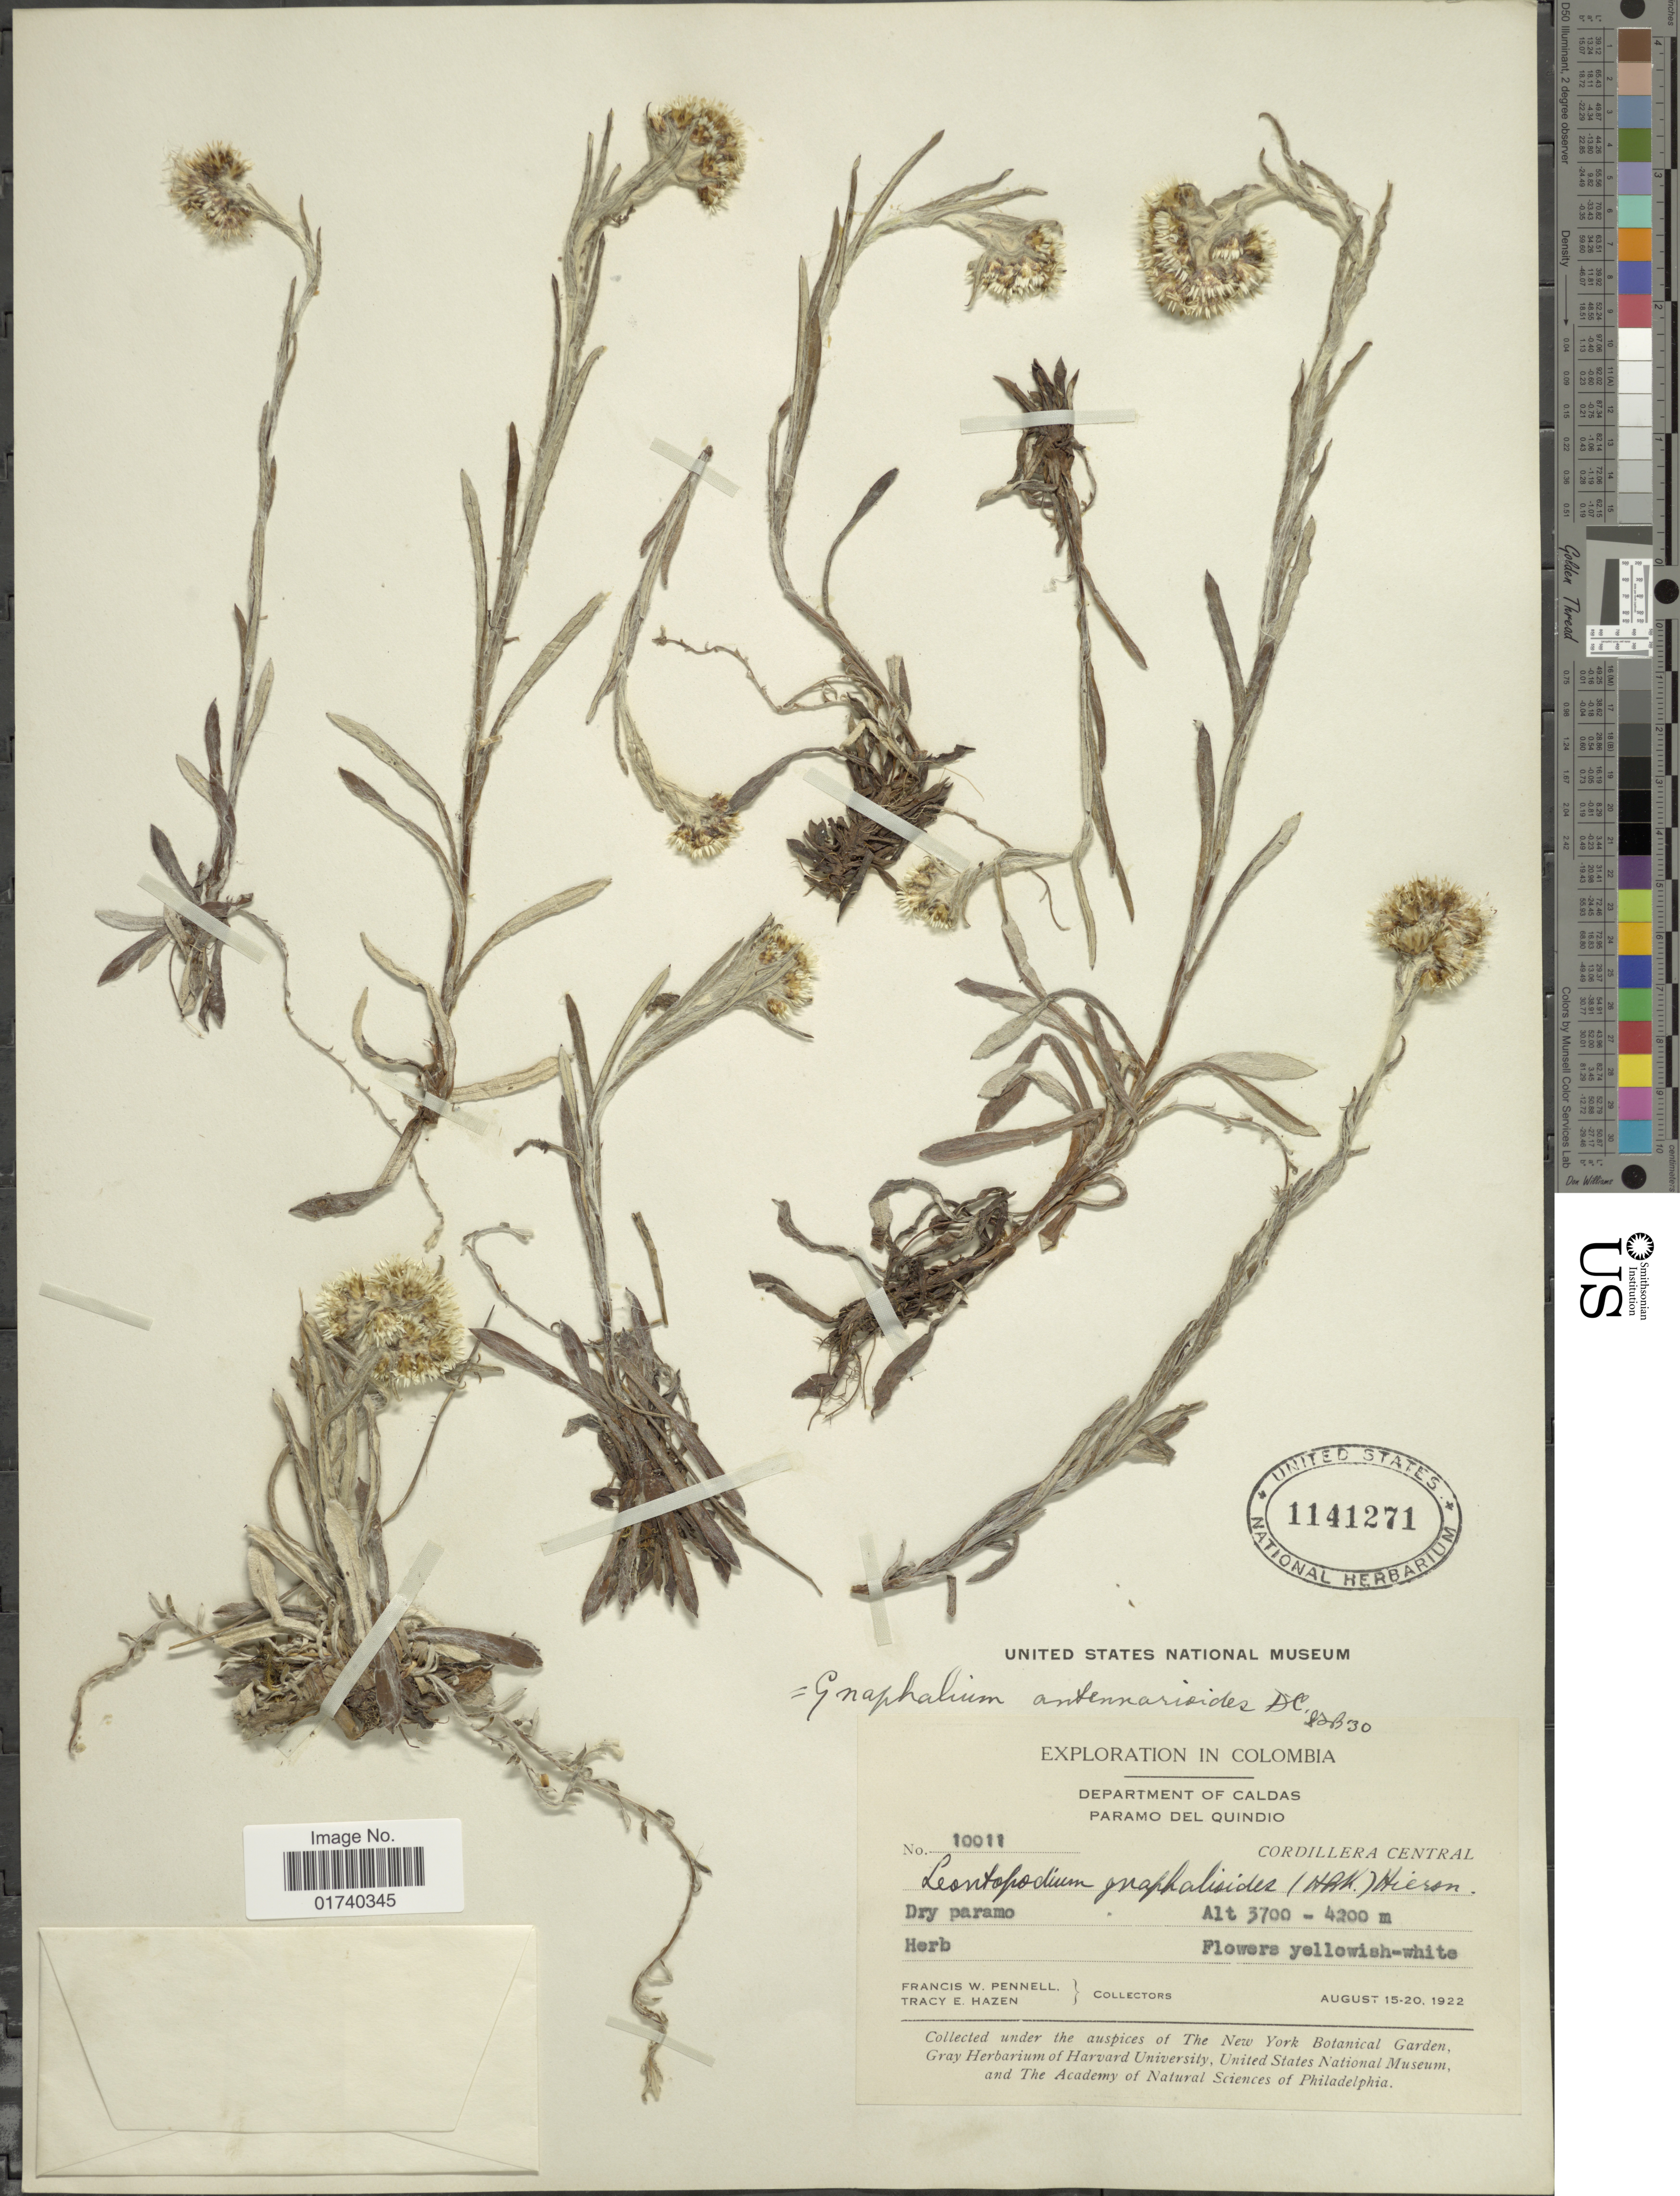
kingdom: Plantae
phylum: Tracheophyta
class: Magnoliopsida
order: Asterales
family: Asteraceae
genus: Chryselium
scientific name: Chryselium gnaphalioides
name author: (Kunth) Urtubey & S.E. Freire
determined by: Nesom, Guy L.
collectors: F. W. Pennell & T. E. Hazen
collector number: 10011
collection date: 1922-08-15/1922-08-20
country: Colombia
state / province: Caldas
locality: Departement of Caldas, Paramo del Quindio, Cordillera Central.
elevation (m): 3700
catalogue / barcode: US 1141271